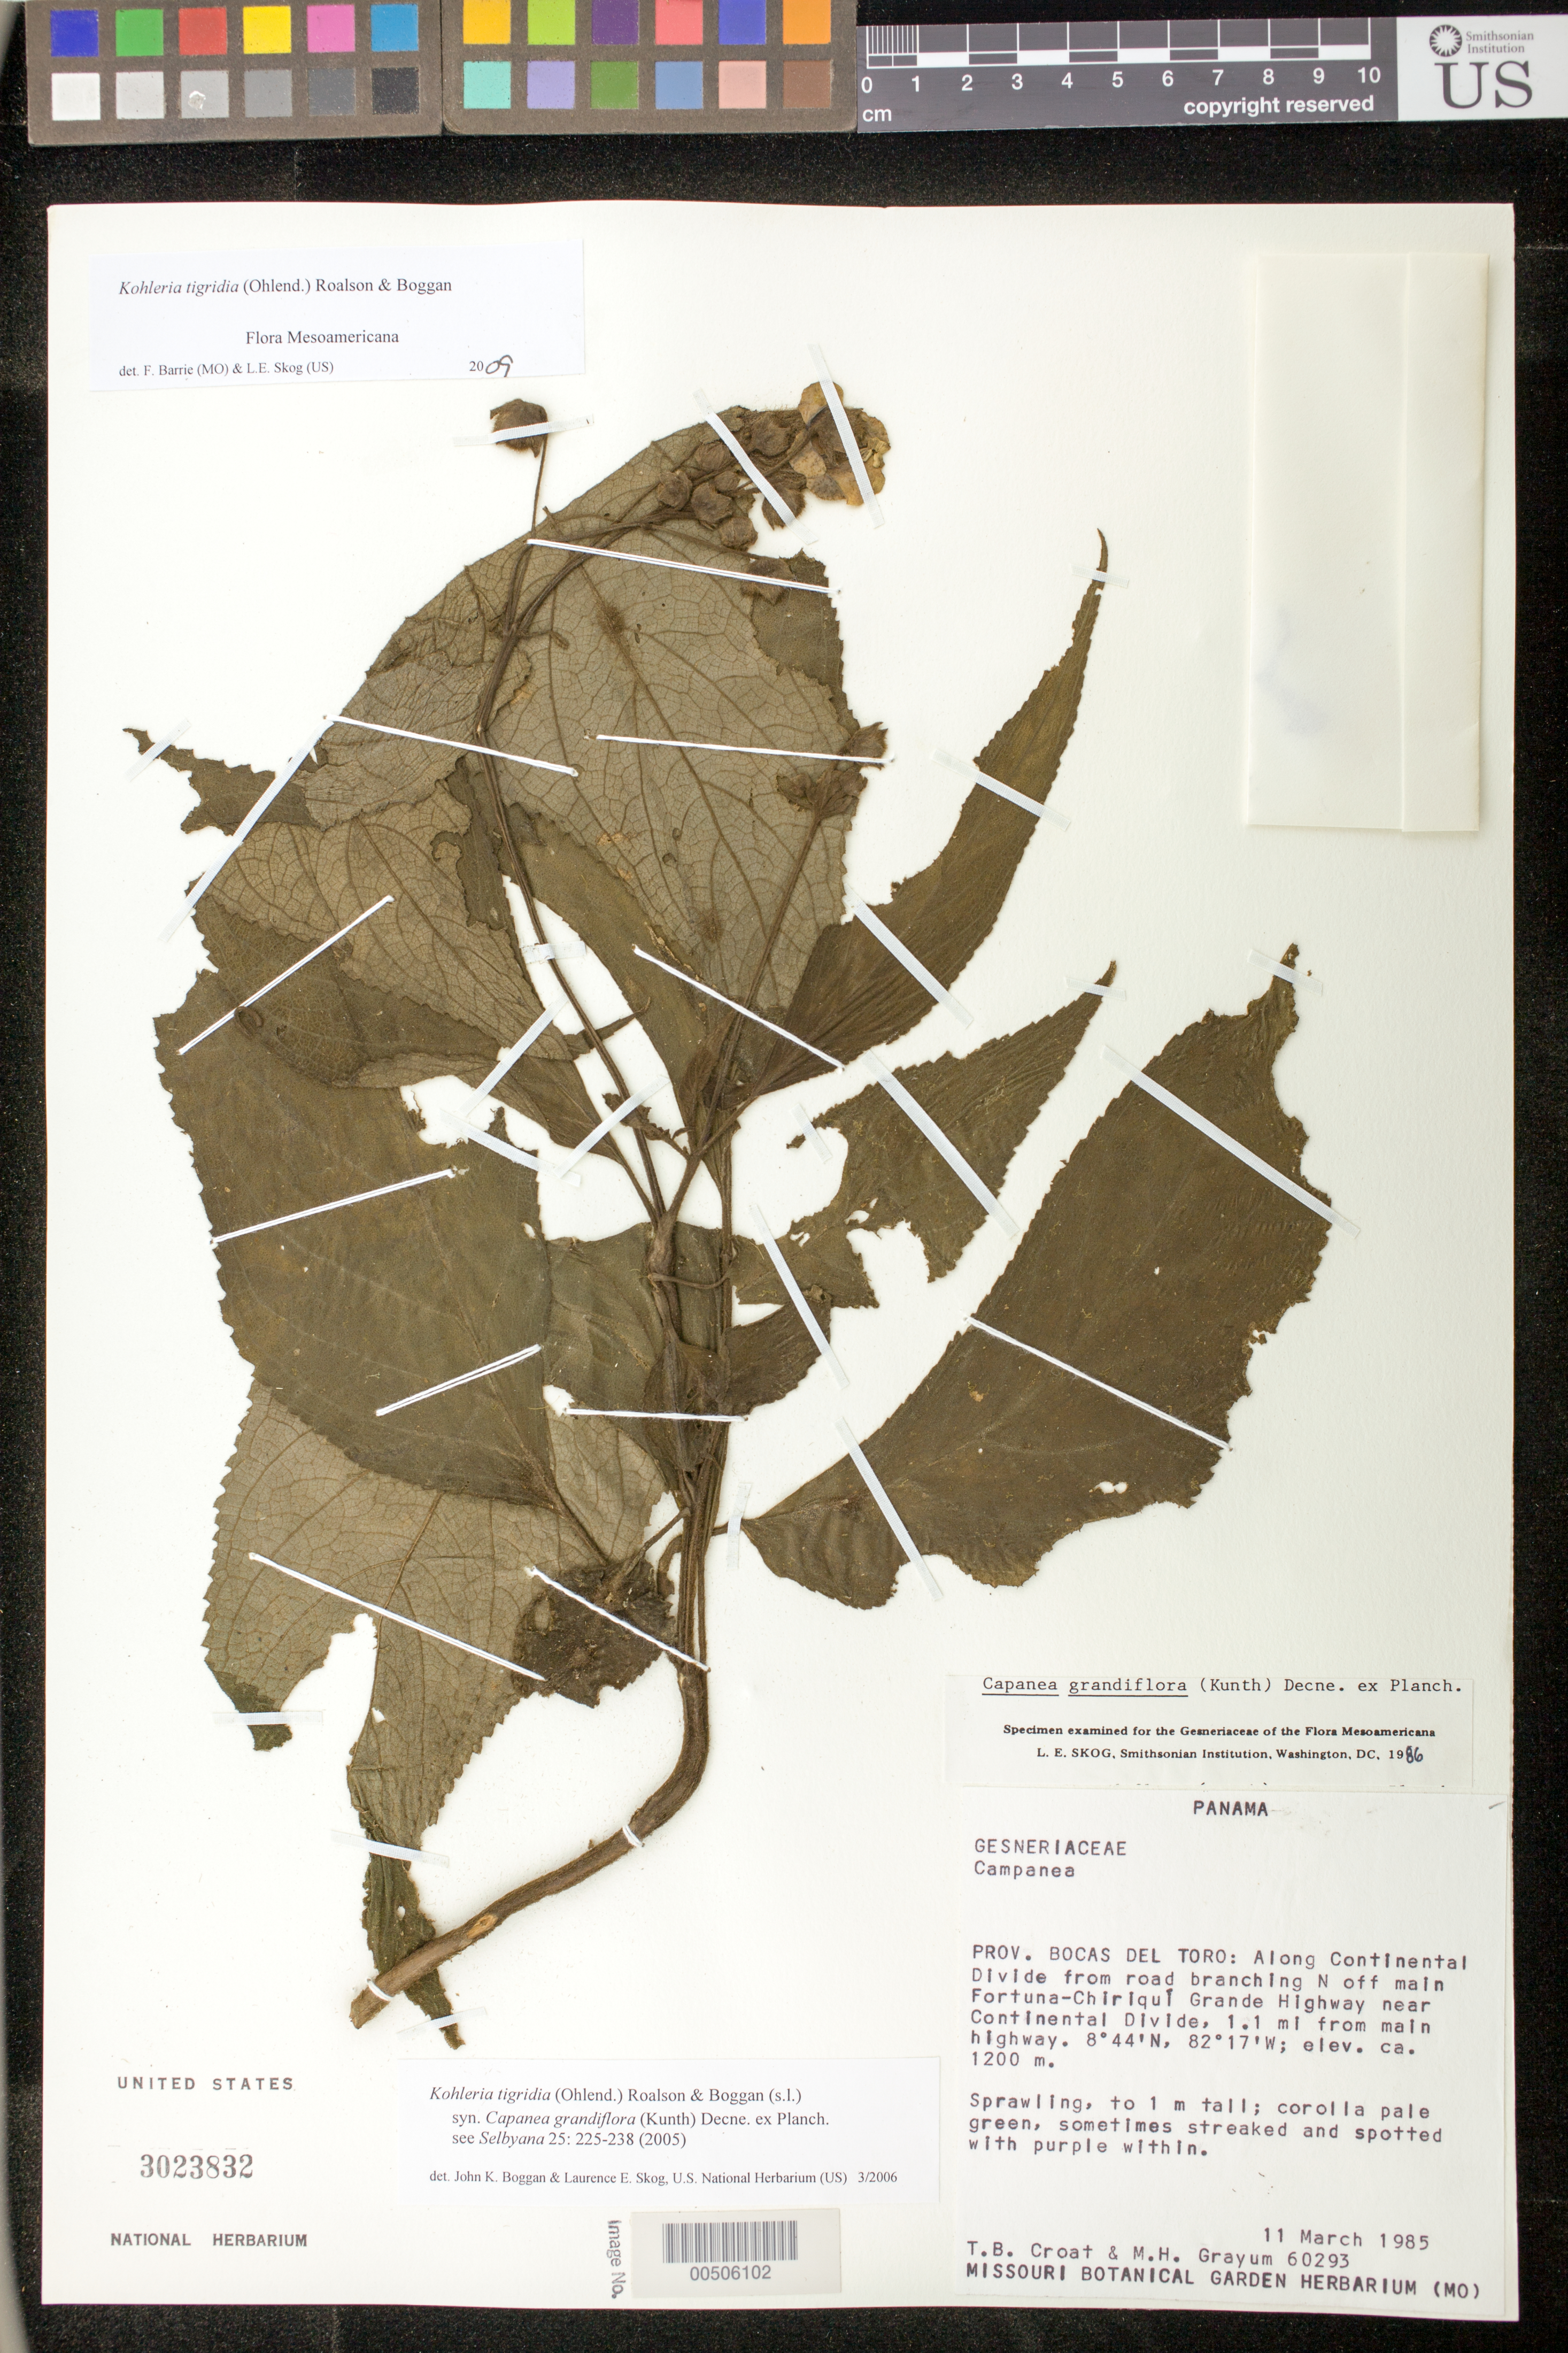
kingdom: Plantae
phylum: Tracheophyta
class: Magnoliopsida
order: Lamiales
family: Gesneriaceae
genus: Kohleria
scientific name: Kohleria tigridia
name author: (Ohlend.) Roalson & Boggan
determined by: Boggan, J. K.; Skog, L. E.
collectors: T. B. Croat & M. H. Grayum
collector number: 60293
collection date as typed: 11 Mar 1985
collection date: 1985-03-11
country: Panama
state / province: Bocas del Toro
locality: Fortuna-Chiriqui Grande highway near continental divide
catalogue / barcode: US 3023832